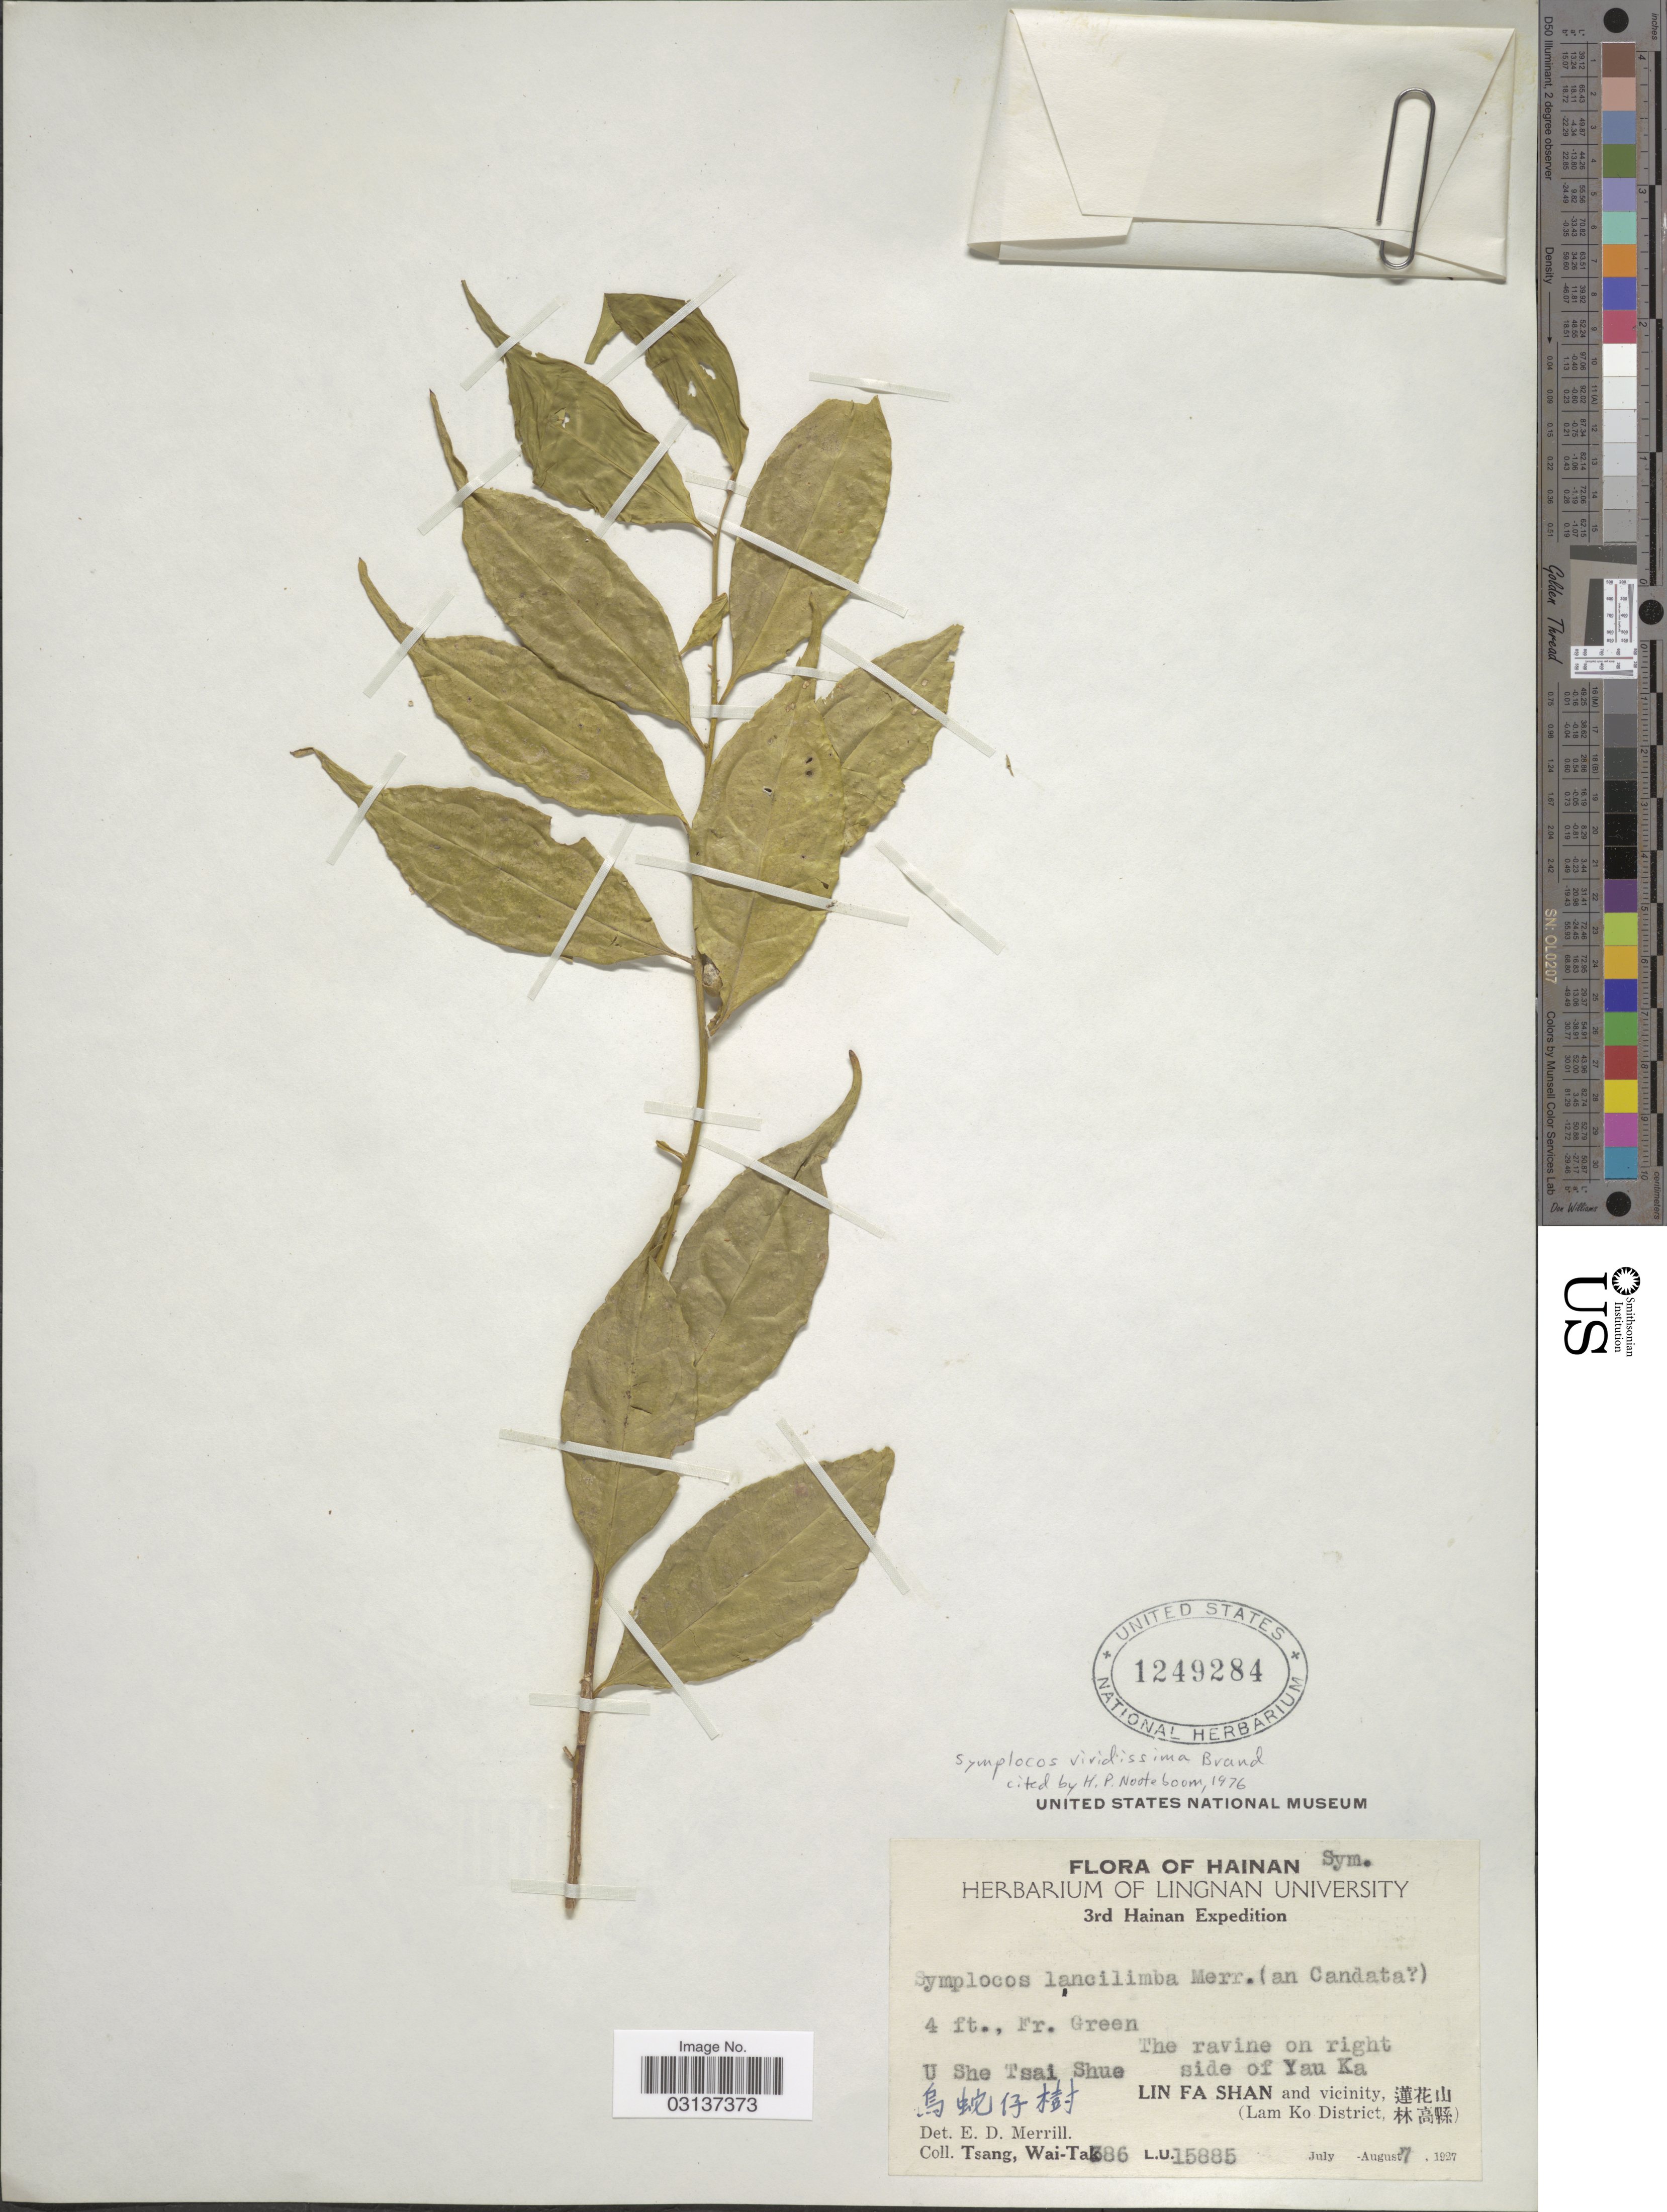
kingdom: Plantae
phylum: Tracheophyta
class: Magnoliopsida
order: Ericales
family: Symplocaceae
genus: Symplocos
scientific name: Symplocos viridissima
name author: Brand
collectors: W. T. Tsang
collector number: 386L.U.15885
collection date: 1927-08-07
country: China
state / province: Hainan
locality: U She Tsai Shue. The ravine on right side of Yau Ka. Lin Fa Shan and vicinity, (Lam Ko District).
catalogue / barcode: US 1249284